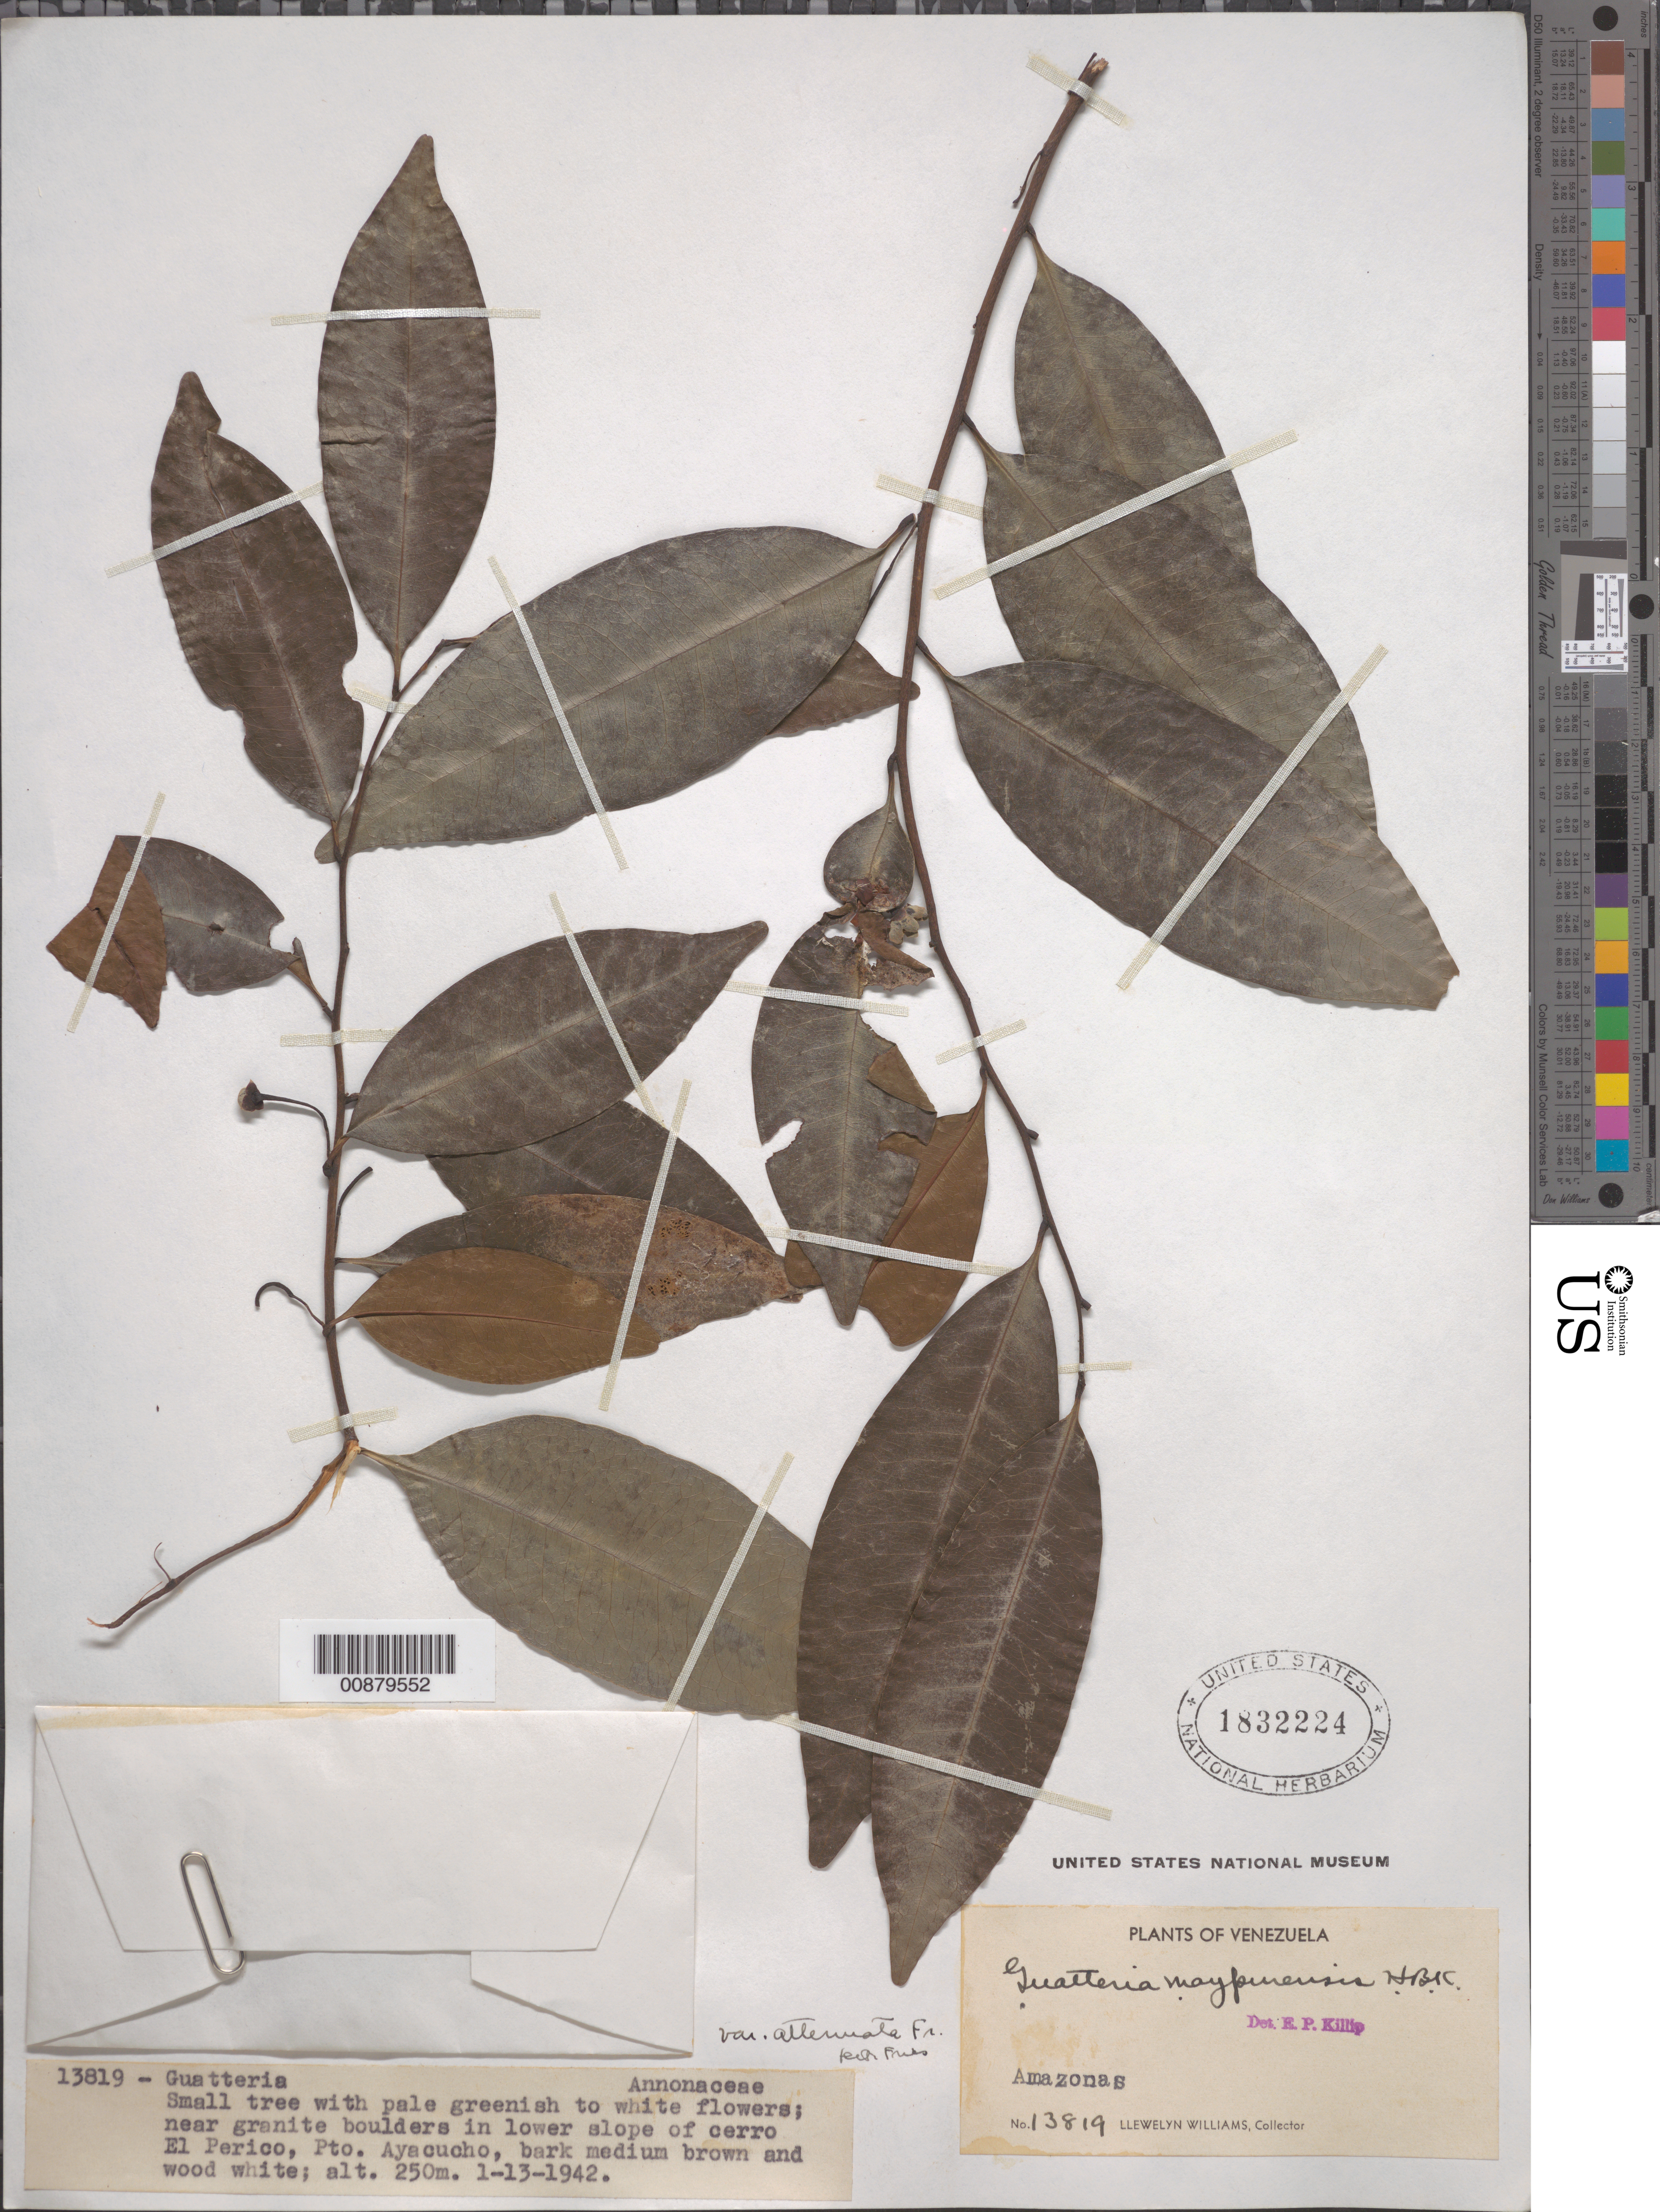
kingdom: Plantae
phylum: Tracheophyta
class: Magnoliopsida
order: Magnoliales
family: Annonaceae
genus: Guatteria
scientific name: Guatteria maypurensis var. attenuata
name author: R.E. Fr.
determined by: Fries, R. E.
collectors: Ll. Williams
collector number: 13819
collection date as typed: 13-Jan-42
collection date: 1942-01-13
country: Venezuela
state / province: Amazonas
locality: El Perico, Puerto Ayacucho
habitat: Near granite boulders in lower slope of cerro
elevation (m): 250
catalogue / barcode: US 1832224